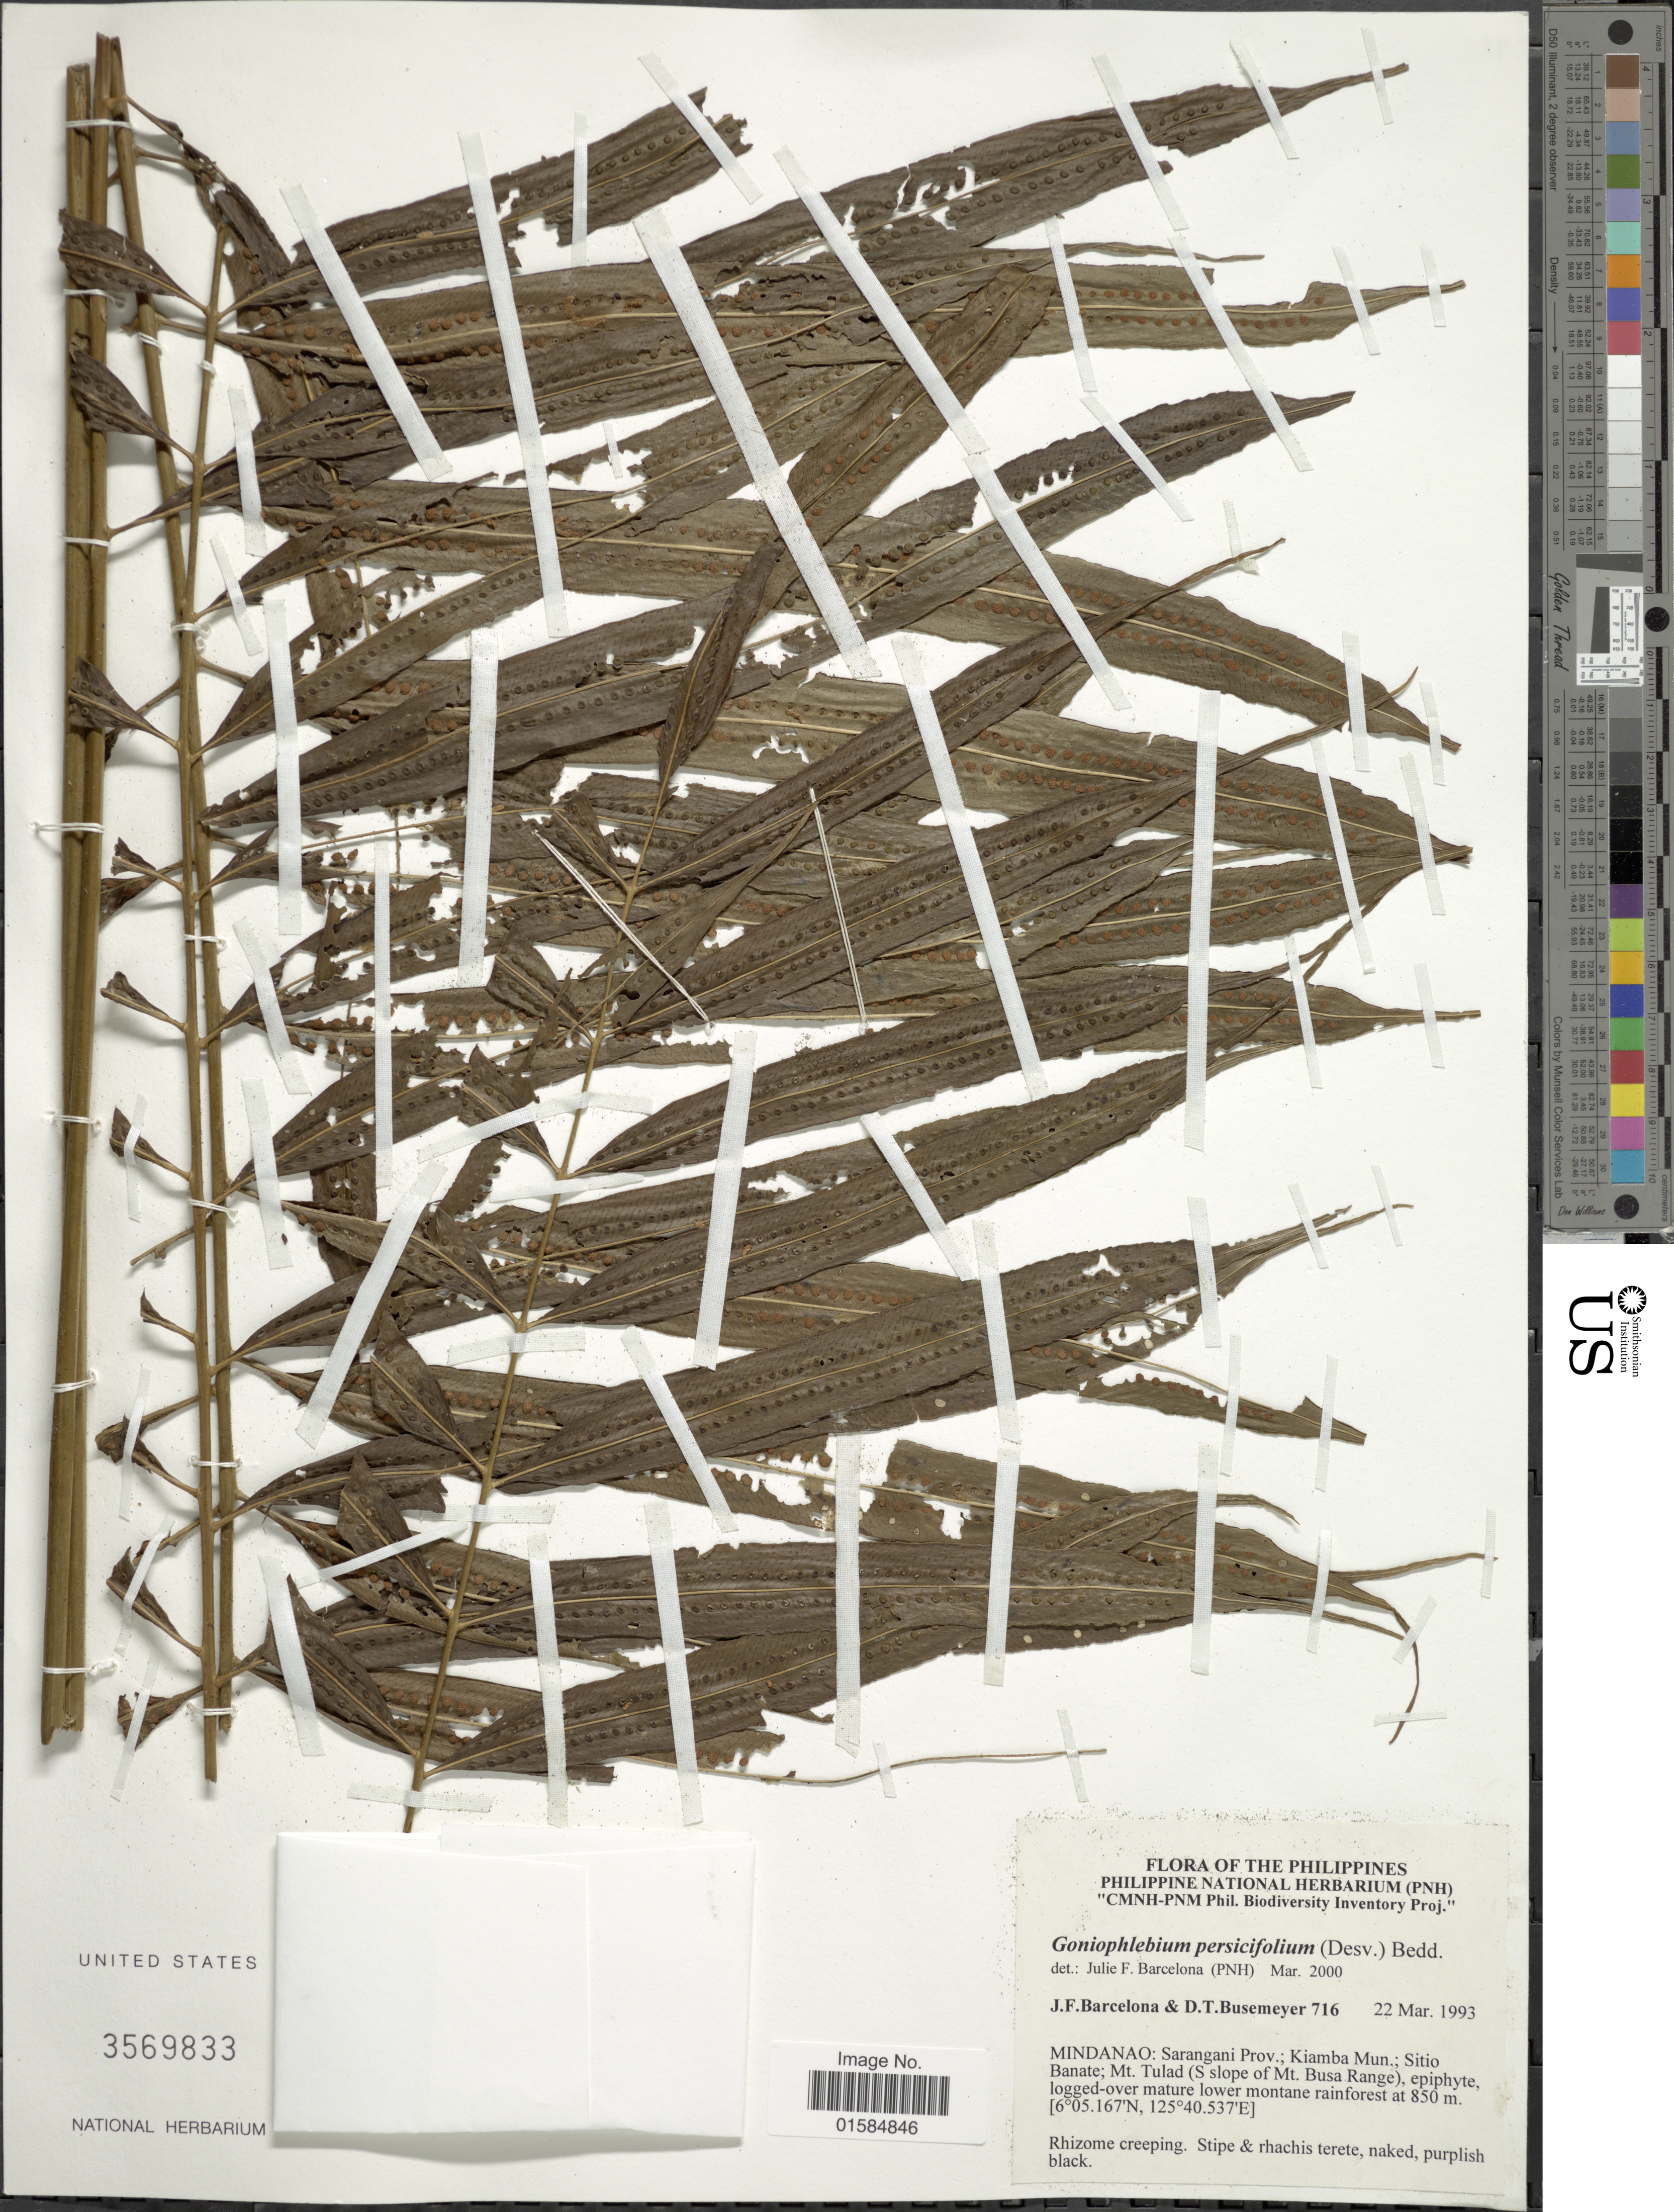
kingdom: Plantae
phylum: Tracheophyta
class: Polypodiopsida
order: Polypodiales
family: Polypodiaceae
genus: Goniophlebium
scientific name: Goniophlebium persicifolium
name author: (Desv.) Bedd.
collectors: J. F. Barcelona & D. Busemeyer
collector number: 716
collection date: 1993-03-22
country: Philippines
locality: Mindanao: Sarangani Prov.; Kiamba Mun.; Sitio Banate; Mt. Tulad (S slope of Mt. Busa Range)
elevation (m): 850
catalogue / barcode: US 3569833